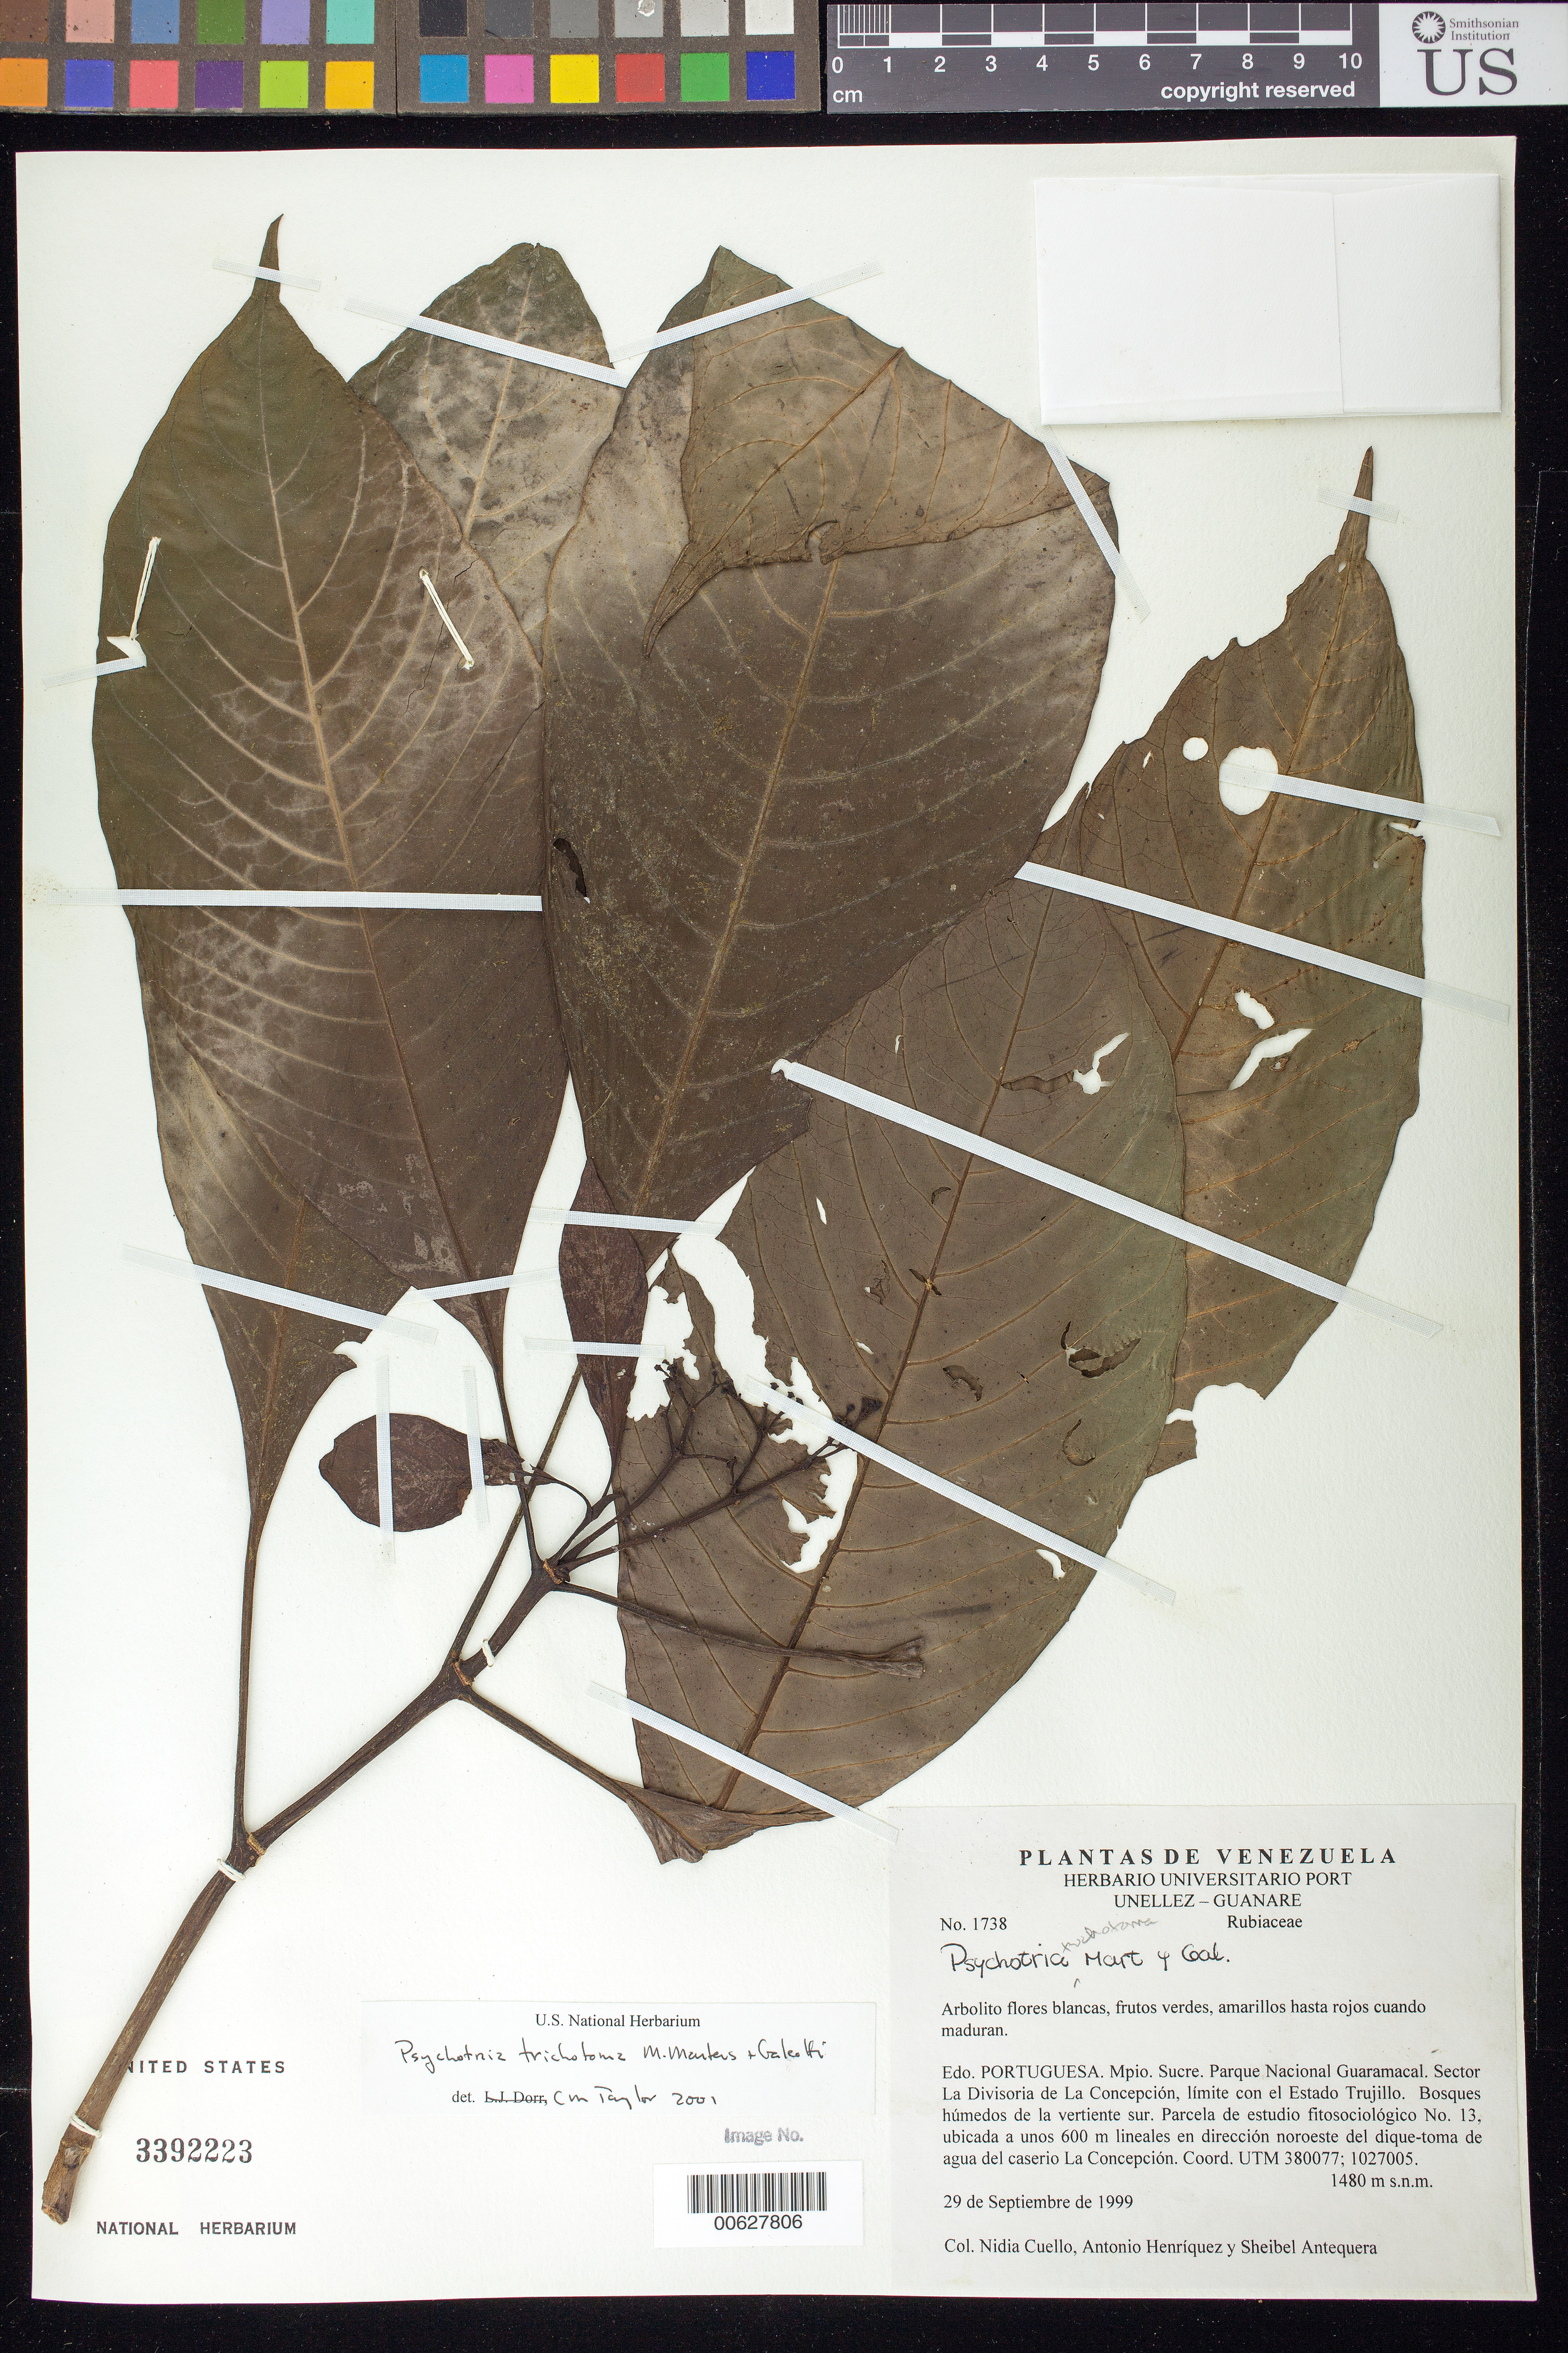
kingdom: Plantae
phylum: Tracheophyta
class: Magnoliopsida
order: Gentianales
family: Rubiaceae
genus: Psychotria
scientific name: Psychotria trichotoma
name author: M. Martens & Galeotti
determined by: Taylor, Charlotte M.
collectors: N. L. Cuello, A. Henriquez & S. Antequera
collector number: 1738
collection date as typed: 29 Sep 1999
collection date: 1999-09-29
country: Venezuela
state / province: Portuguesa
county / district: Sucre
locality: Parque Nacional Guaramacal. Sector La Divisoria de La Concepción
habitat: Bosques húmedos, parcela de estudio fitosociológico No. 13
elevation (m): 1480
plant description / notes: MO, MY, NY, PORT, US, VEN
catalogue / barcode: US 3392223